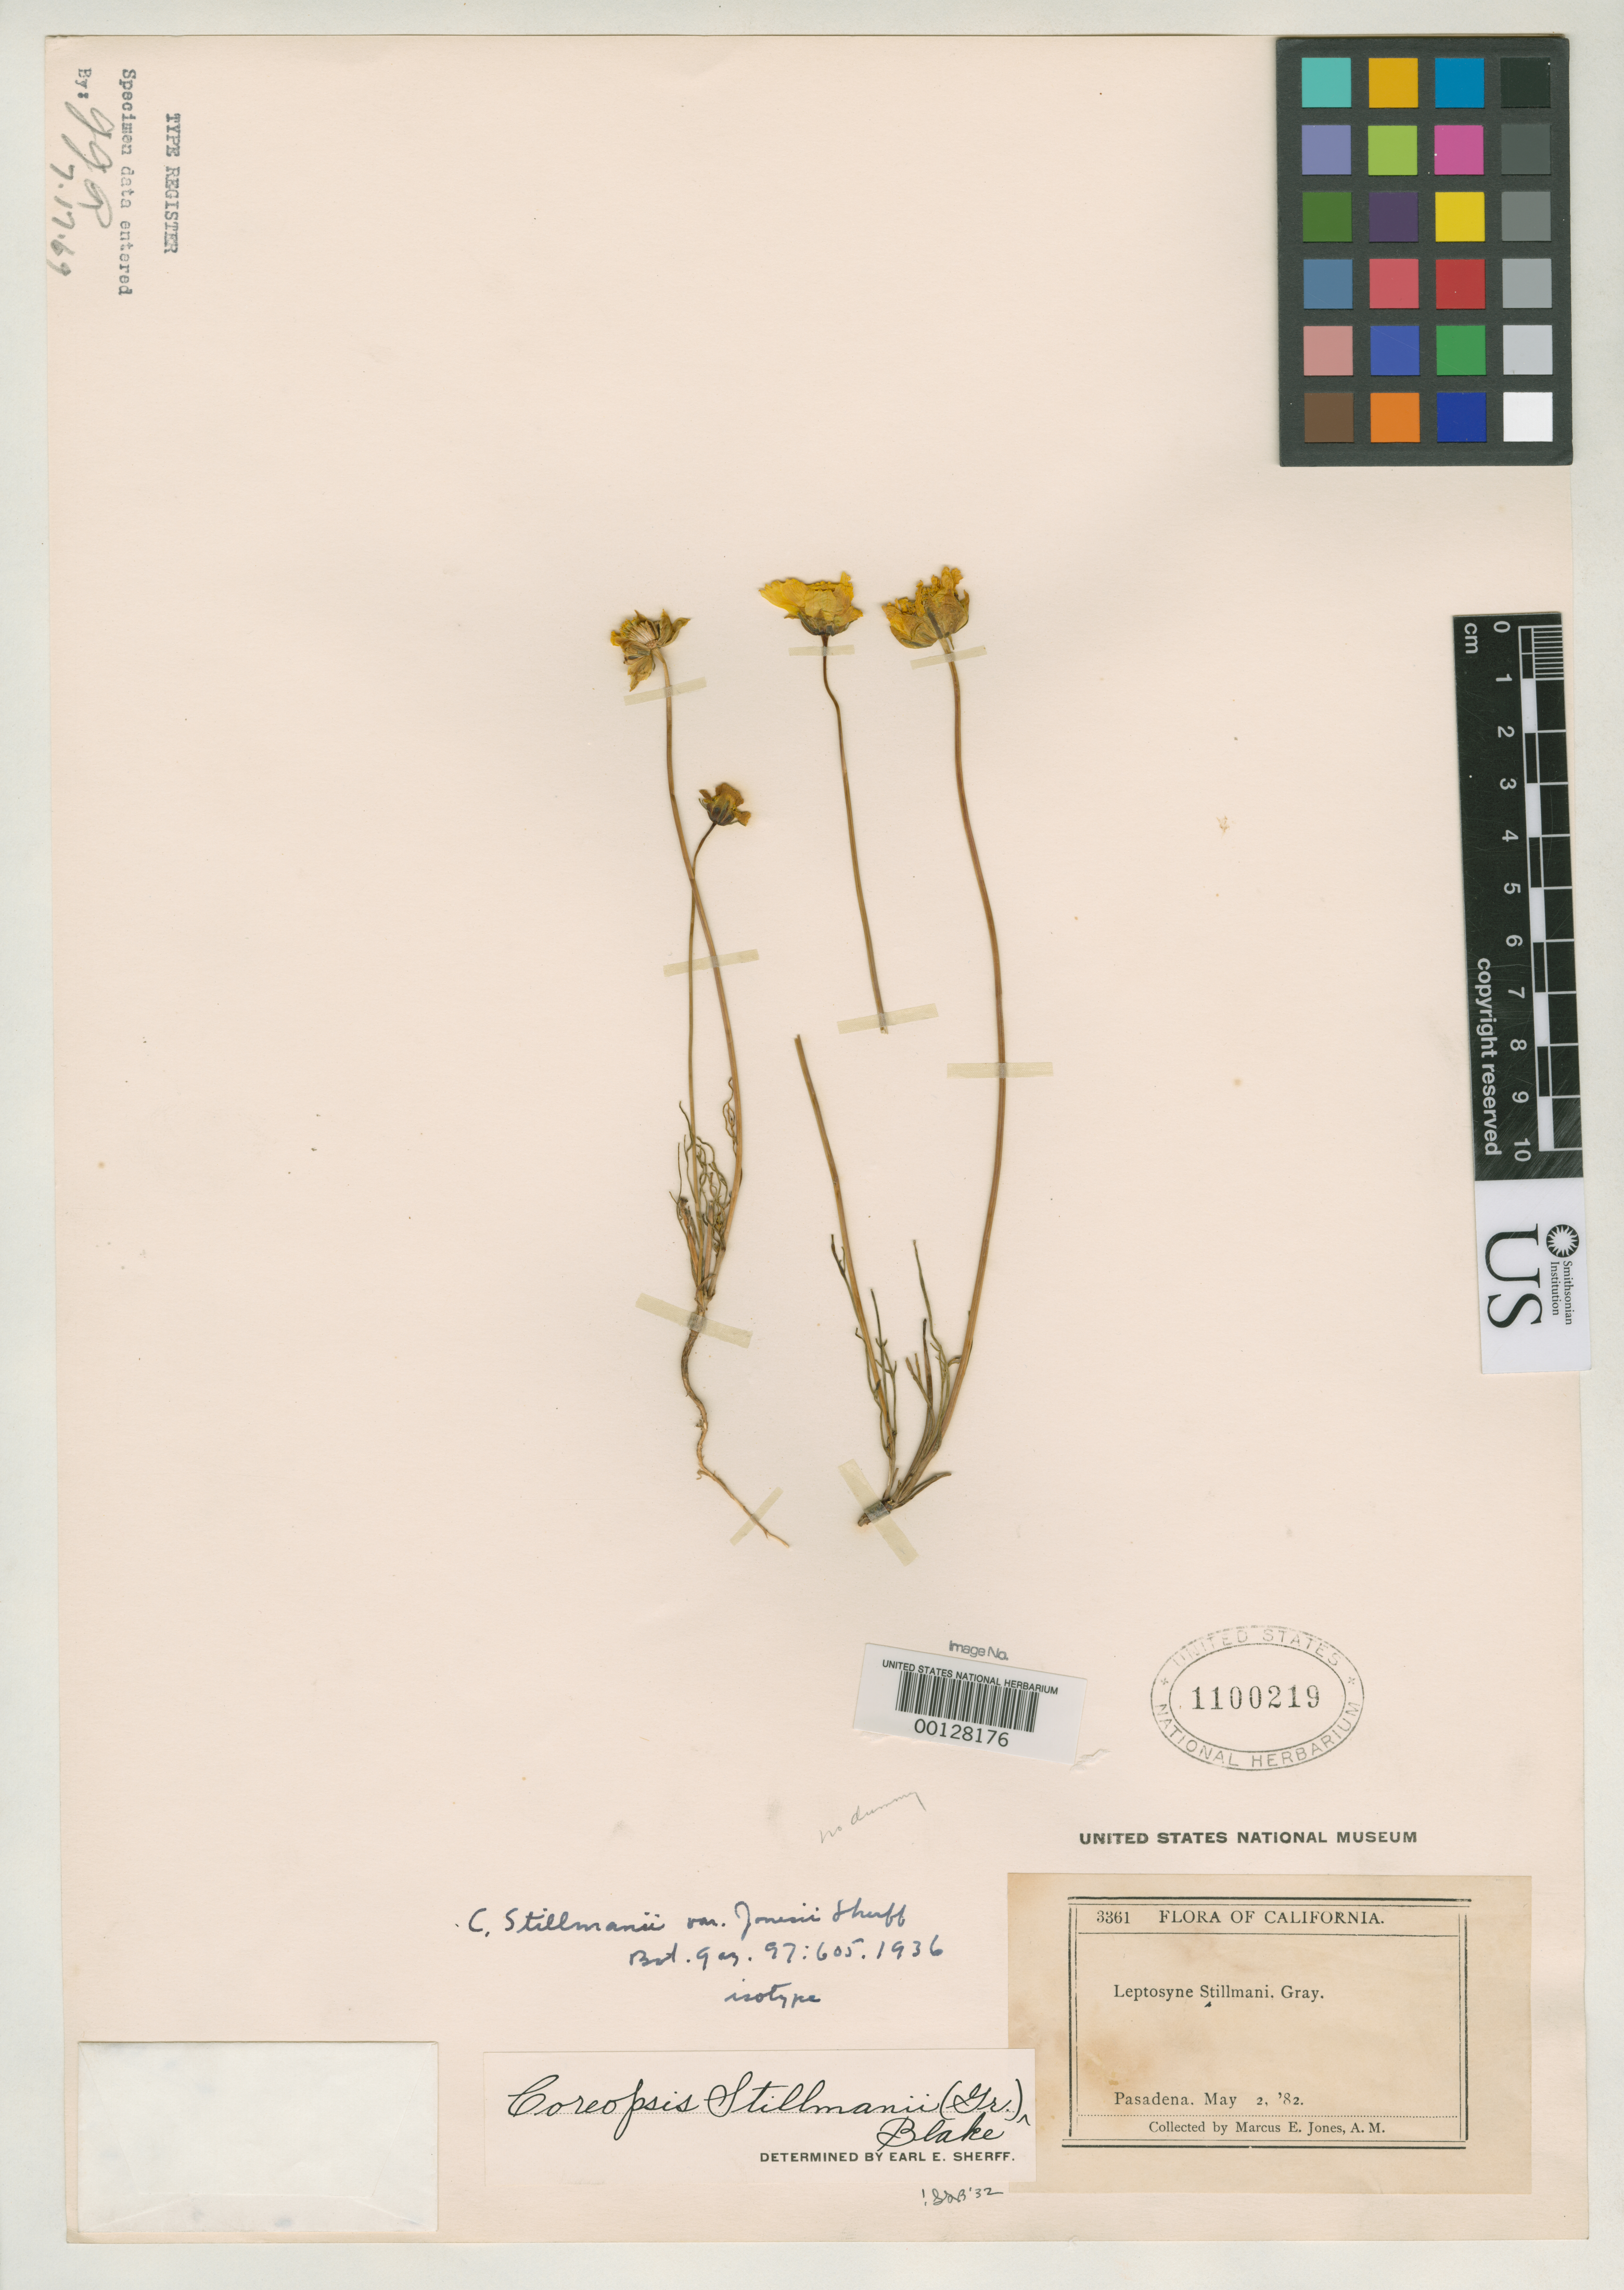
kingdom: Plantae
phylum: Tracheophyta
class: Magnoliopsida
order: Asterales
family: Asteraceae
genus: Coreopsis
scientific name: Coreopsis stillmanii var. jonesii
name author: Sherff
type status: Isotype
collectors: M. E. Jones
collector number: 3361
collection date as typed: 02 May 1882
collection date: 1882-05-02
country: United States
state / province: California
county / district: Los Angeles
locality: Pasadena.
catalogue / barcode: US 1100219